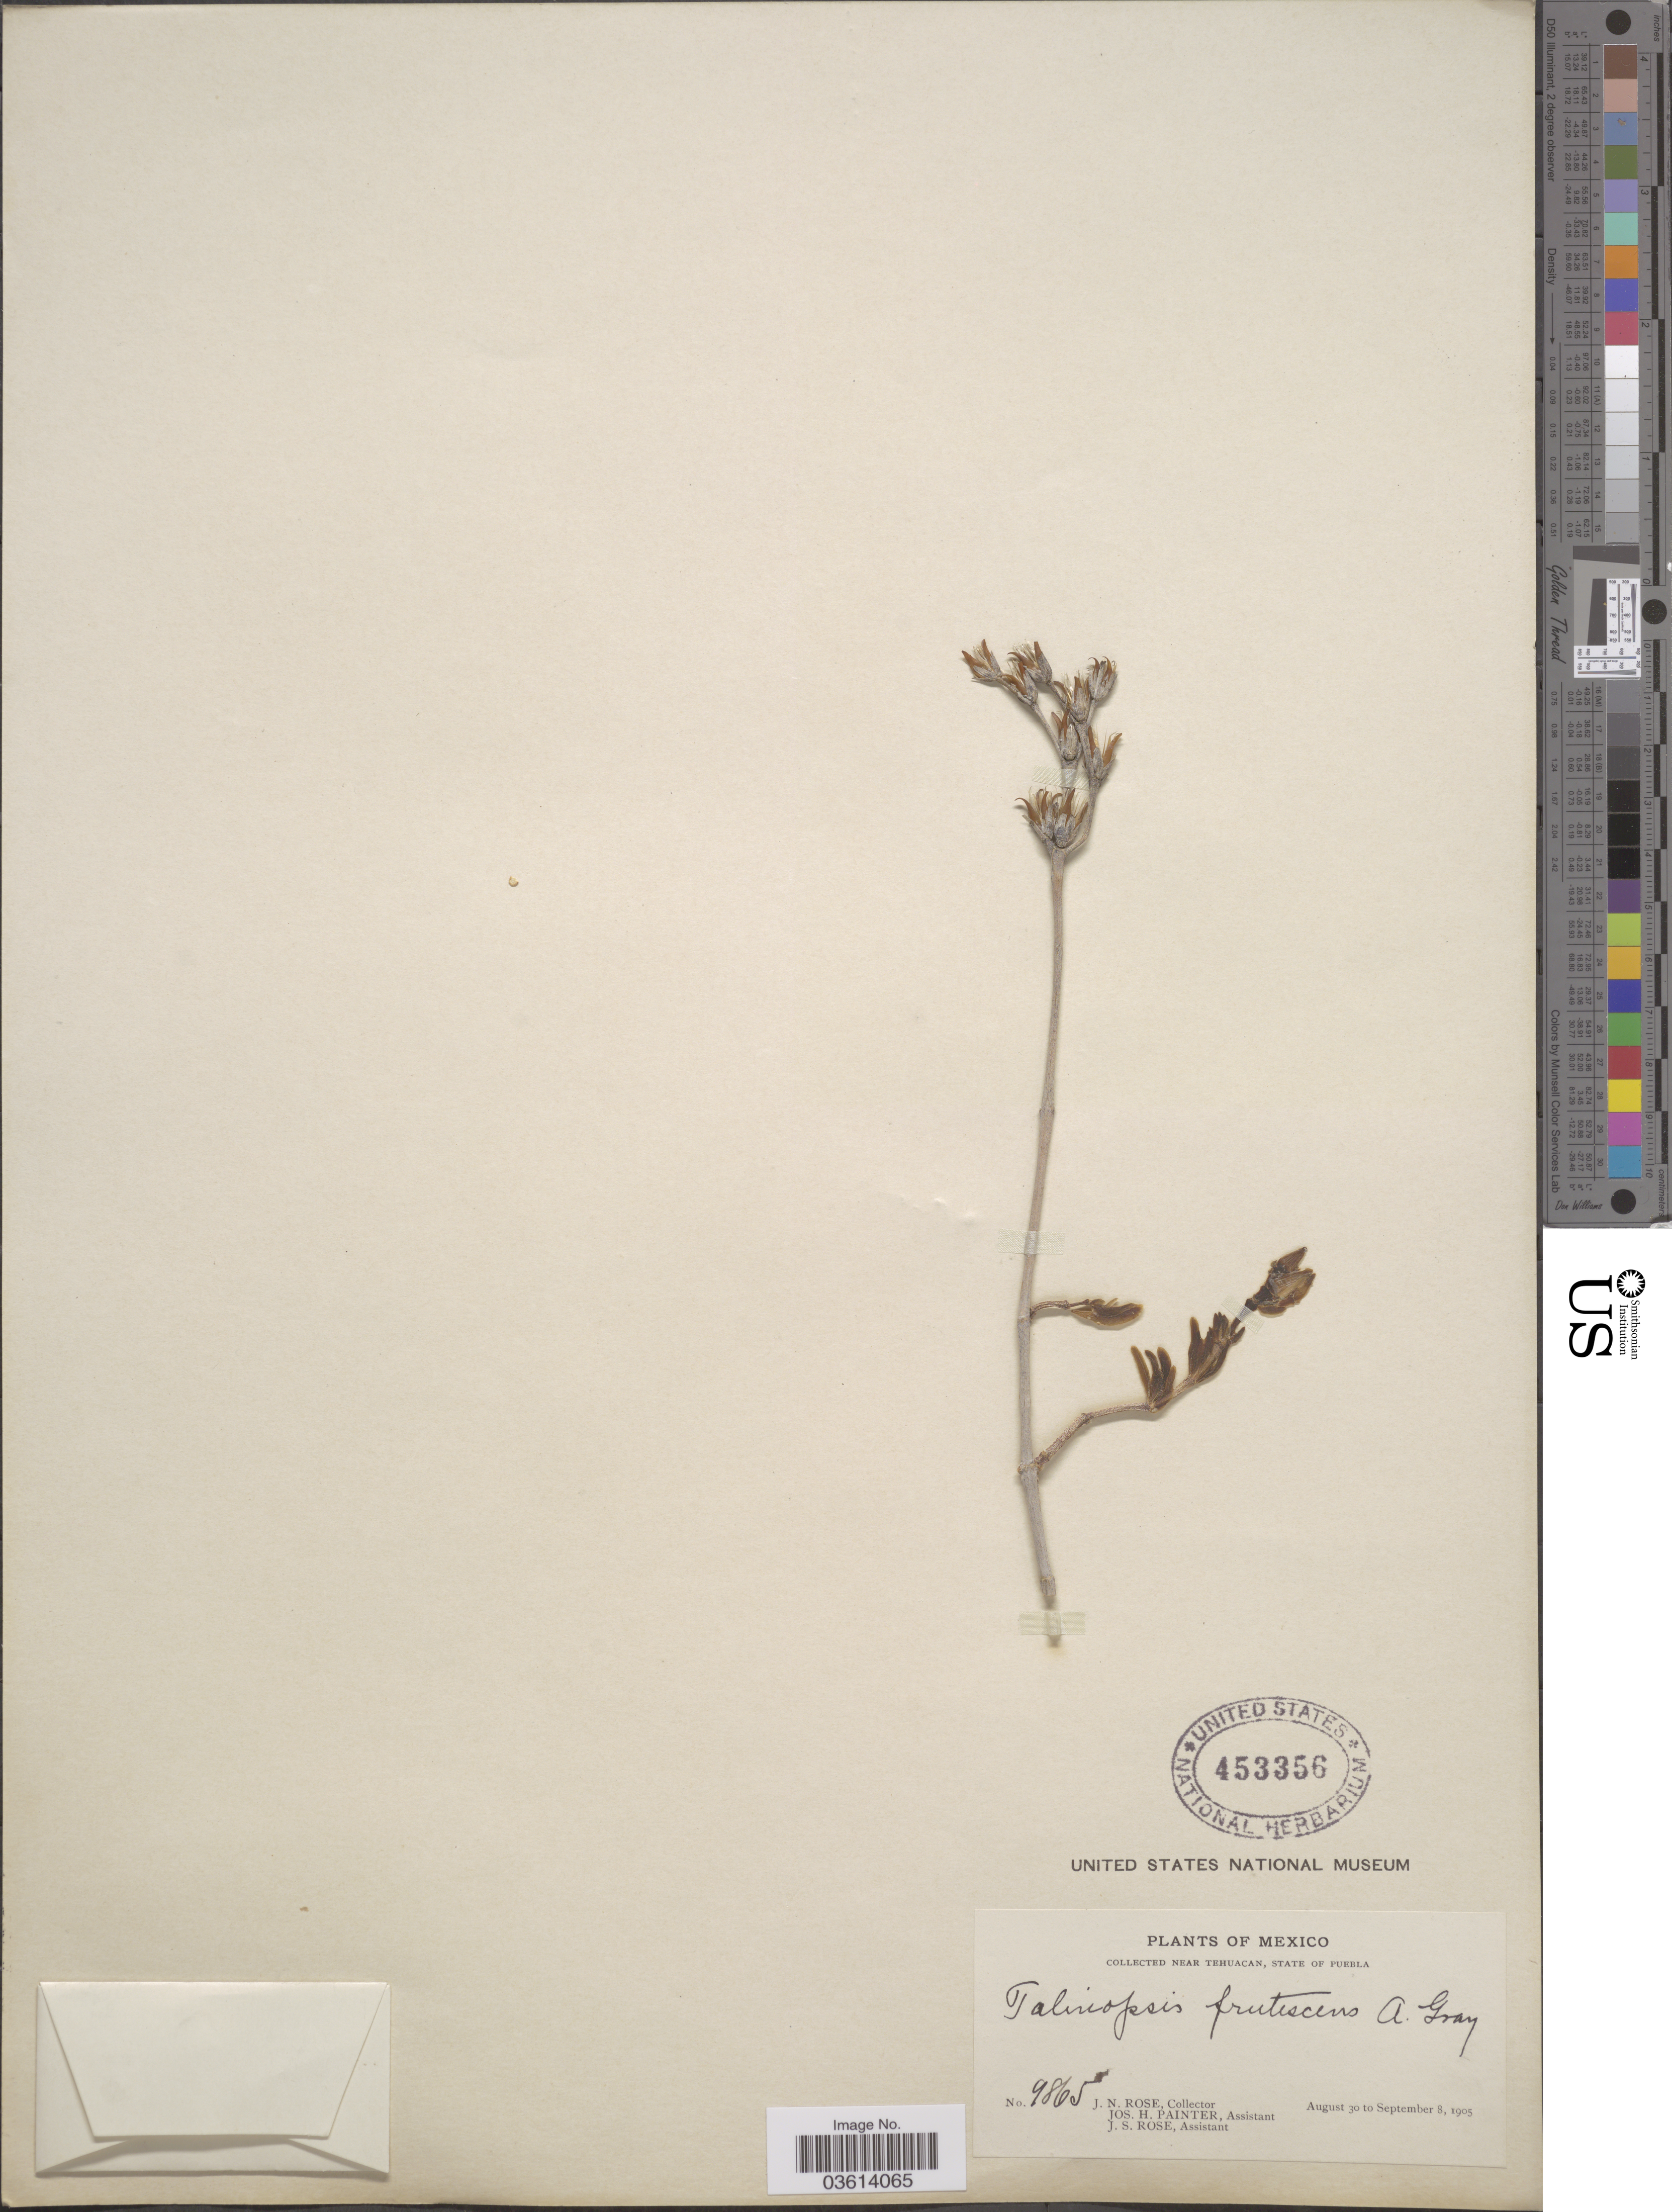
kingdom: Plantae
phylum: Tracheophyta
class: Magnoliopsida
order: Caryophyllales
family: Anacampserotaceae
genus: Talinopsis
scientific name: Talinopsis frutescens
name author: A. Gray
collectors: J. N. Rose, J. H. Painter & J. S. Rose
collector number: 9865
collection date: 1905-08-30/1905-09-08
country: Mexico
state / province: Puebla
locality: Near Tehuacan.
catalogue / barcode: US 453356